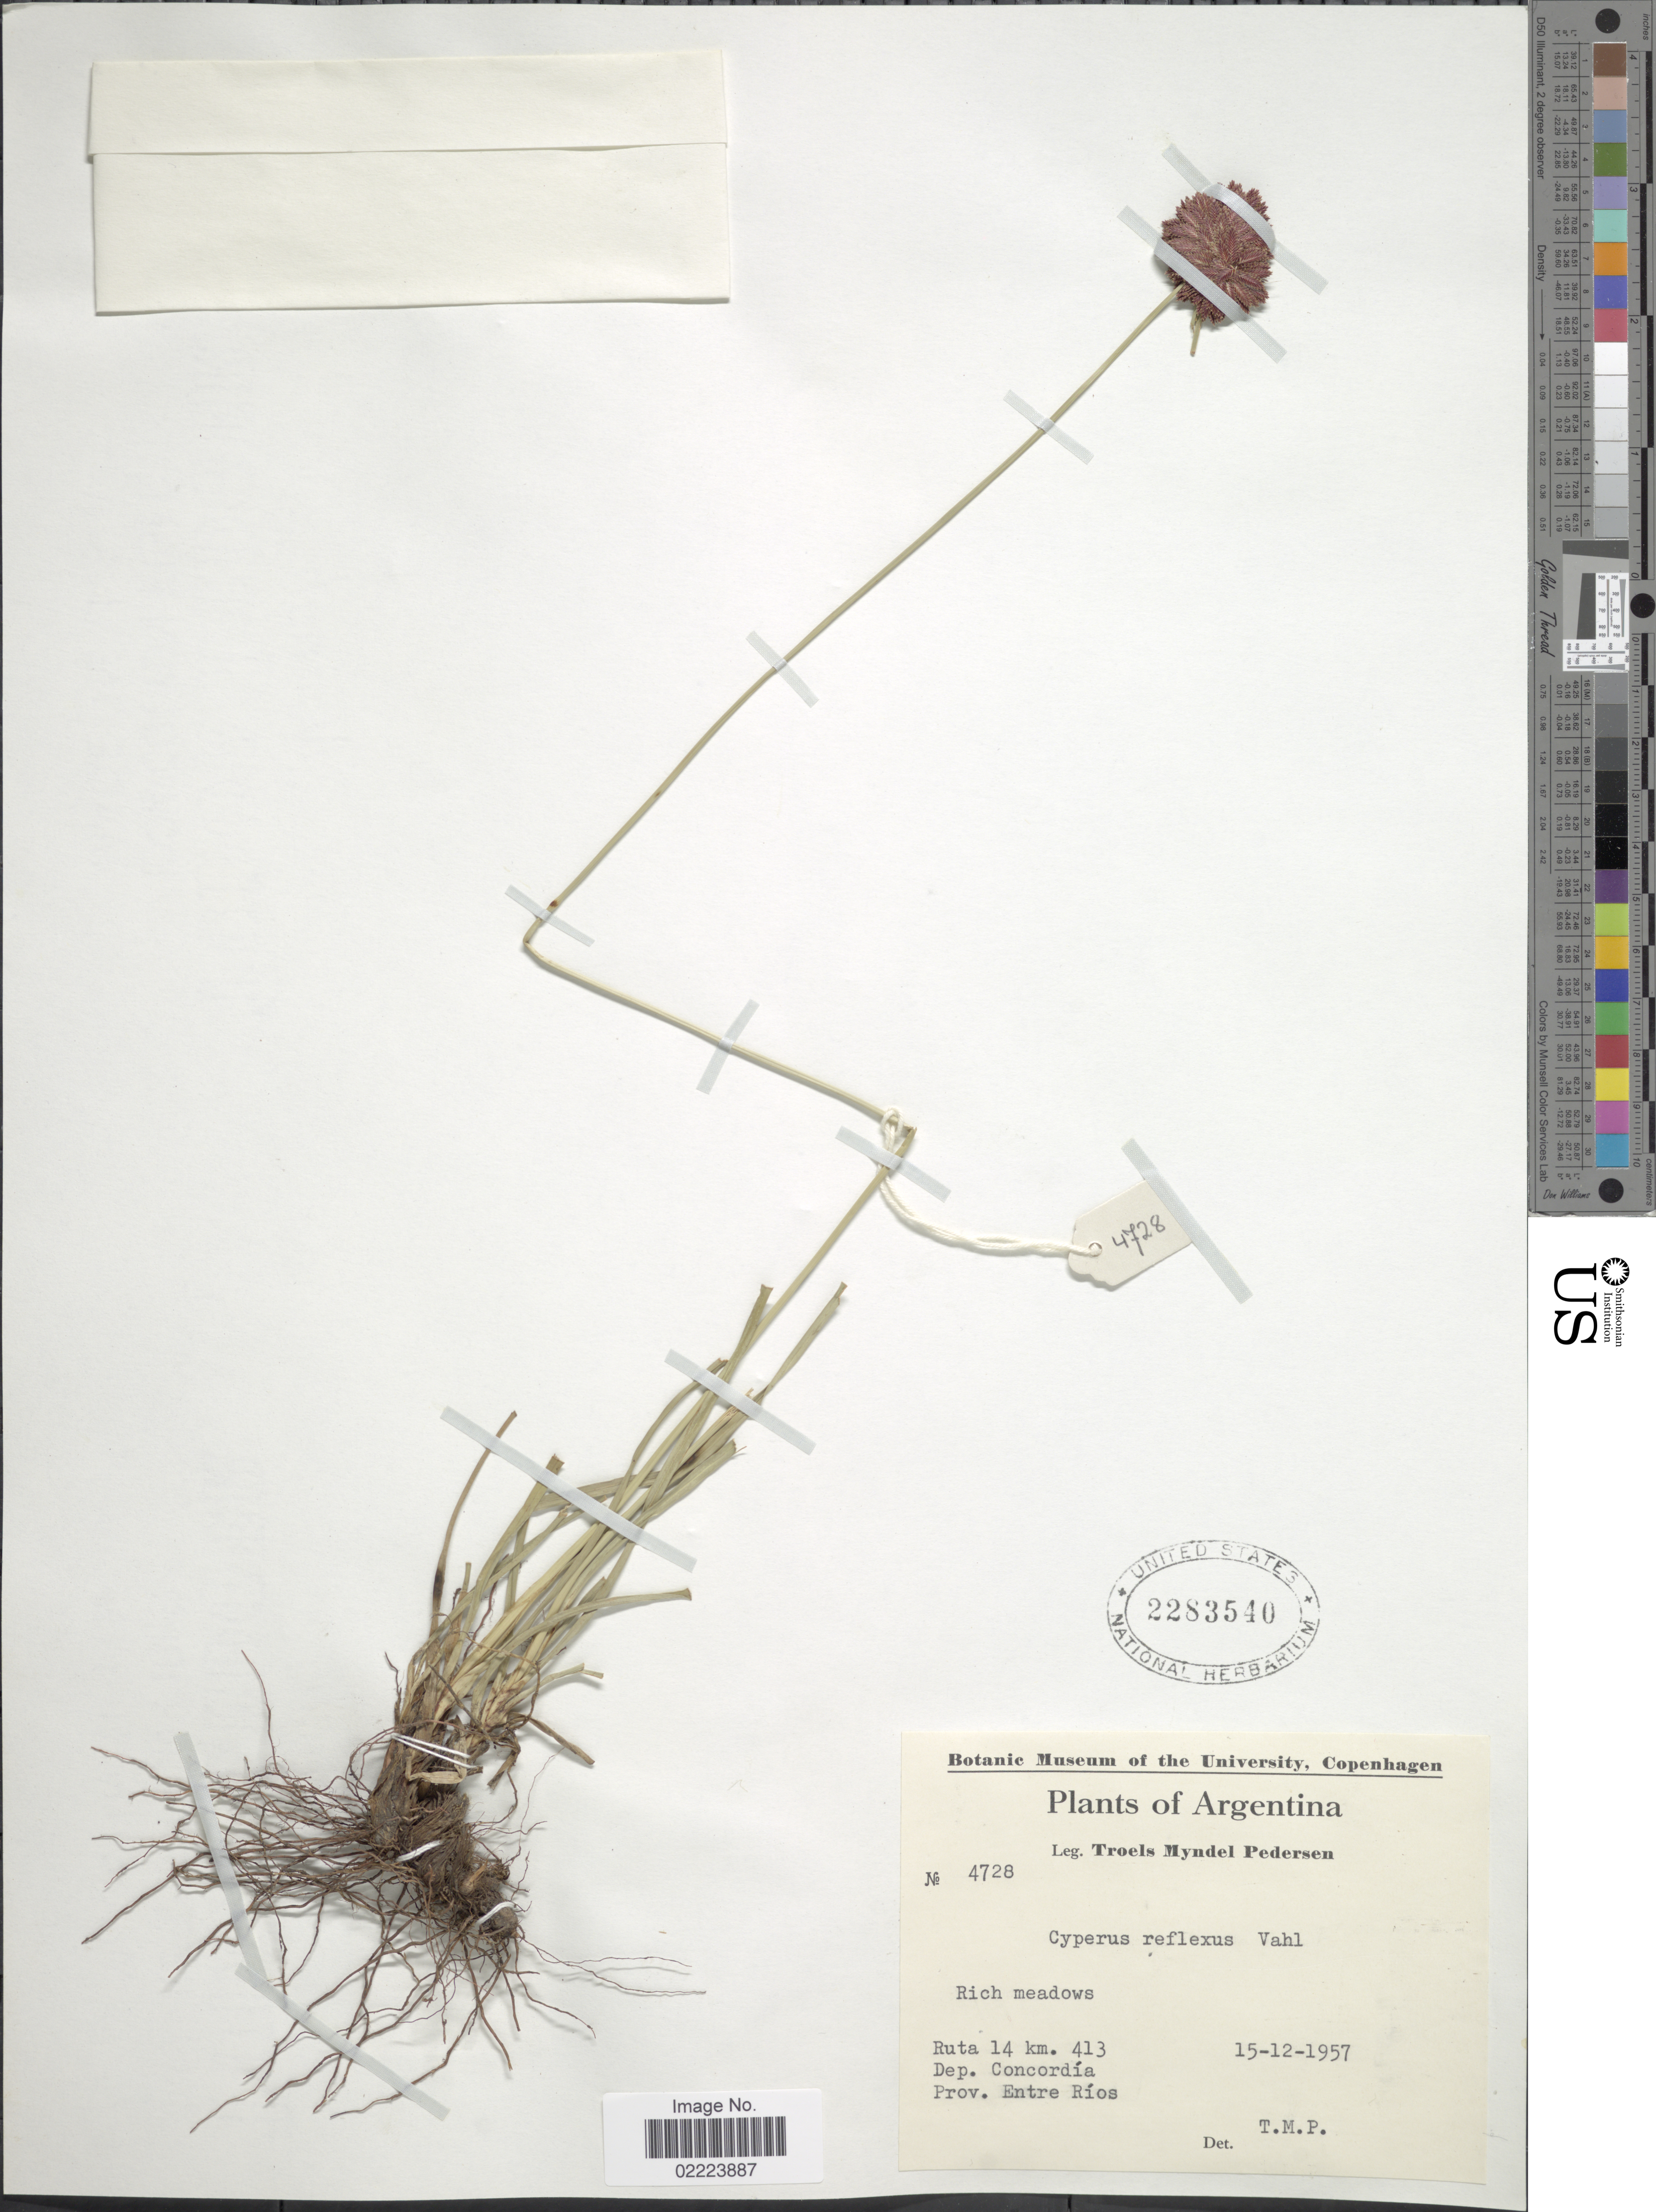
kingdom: Plantae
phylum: Tracheophyta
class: Liliopsida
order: Poales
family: Cyperaceae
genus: Cyperus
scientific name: Cyperus reflexus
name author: Vahl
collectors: T. Pederson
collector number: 4728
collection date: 1957-12-15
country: Argentina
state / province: Entre Rios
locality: Ruta 14 km. 413, Dep. Concordia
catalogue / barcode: US 2283540